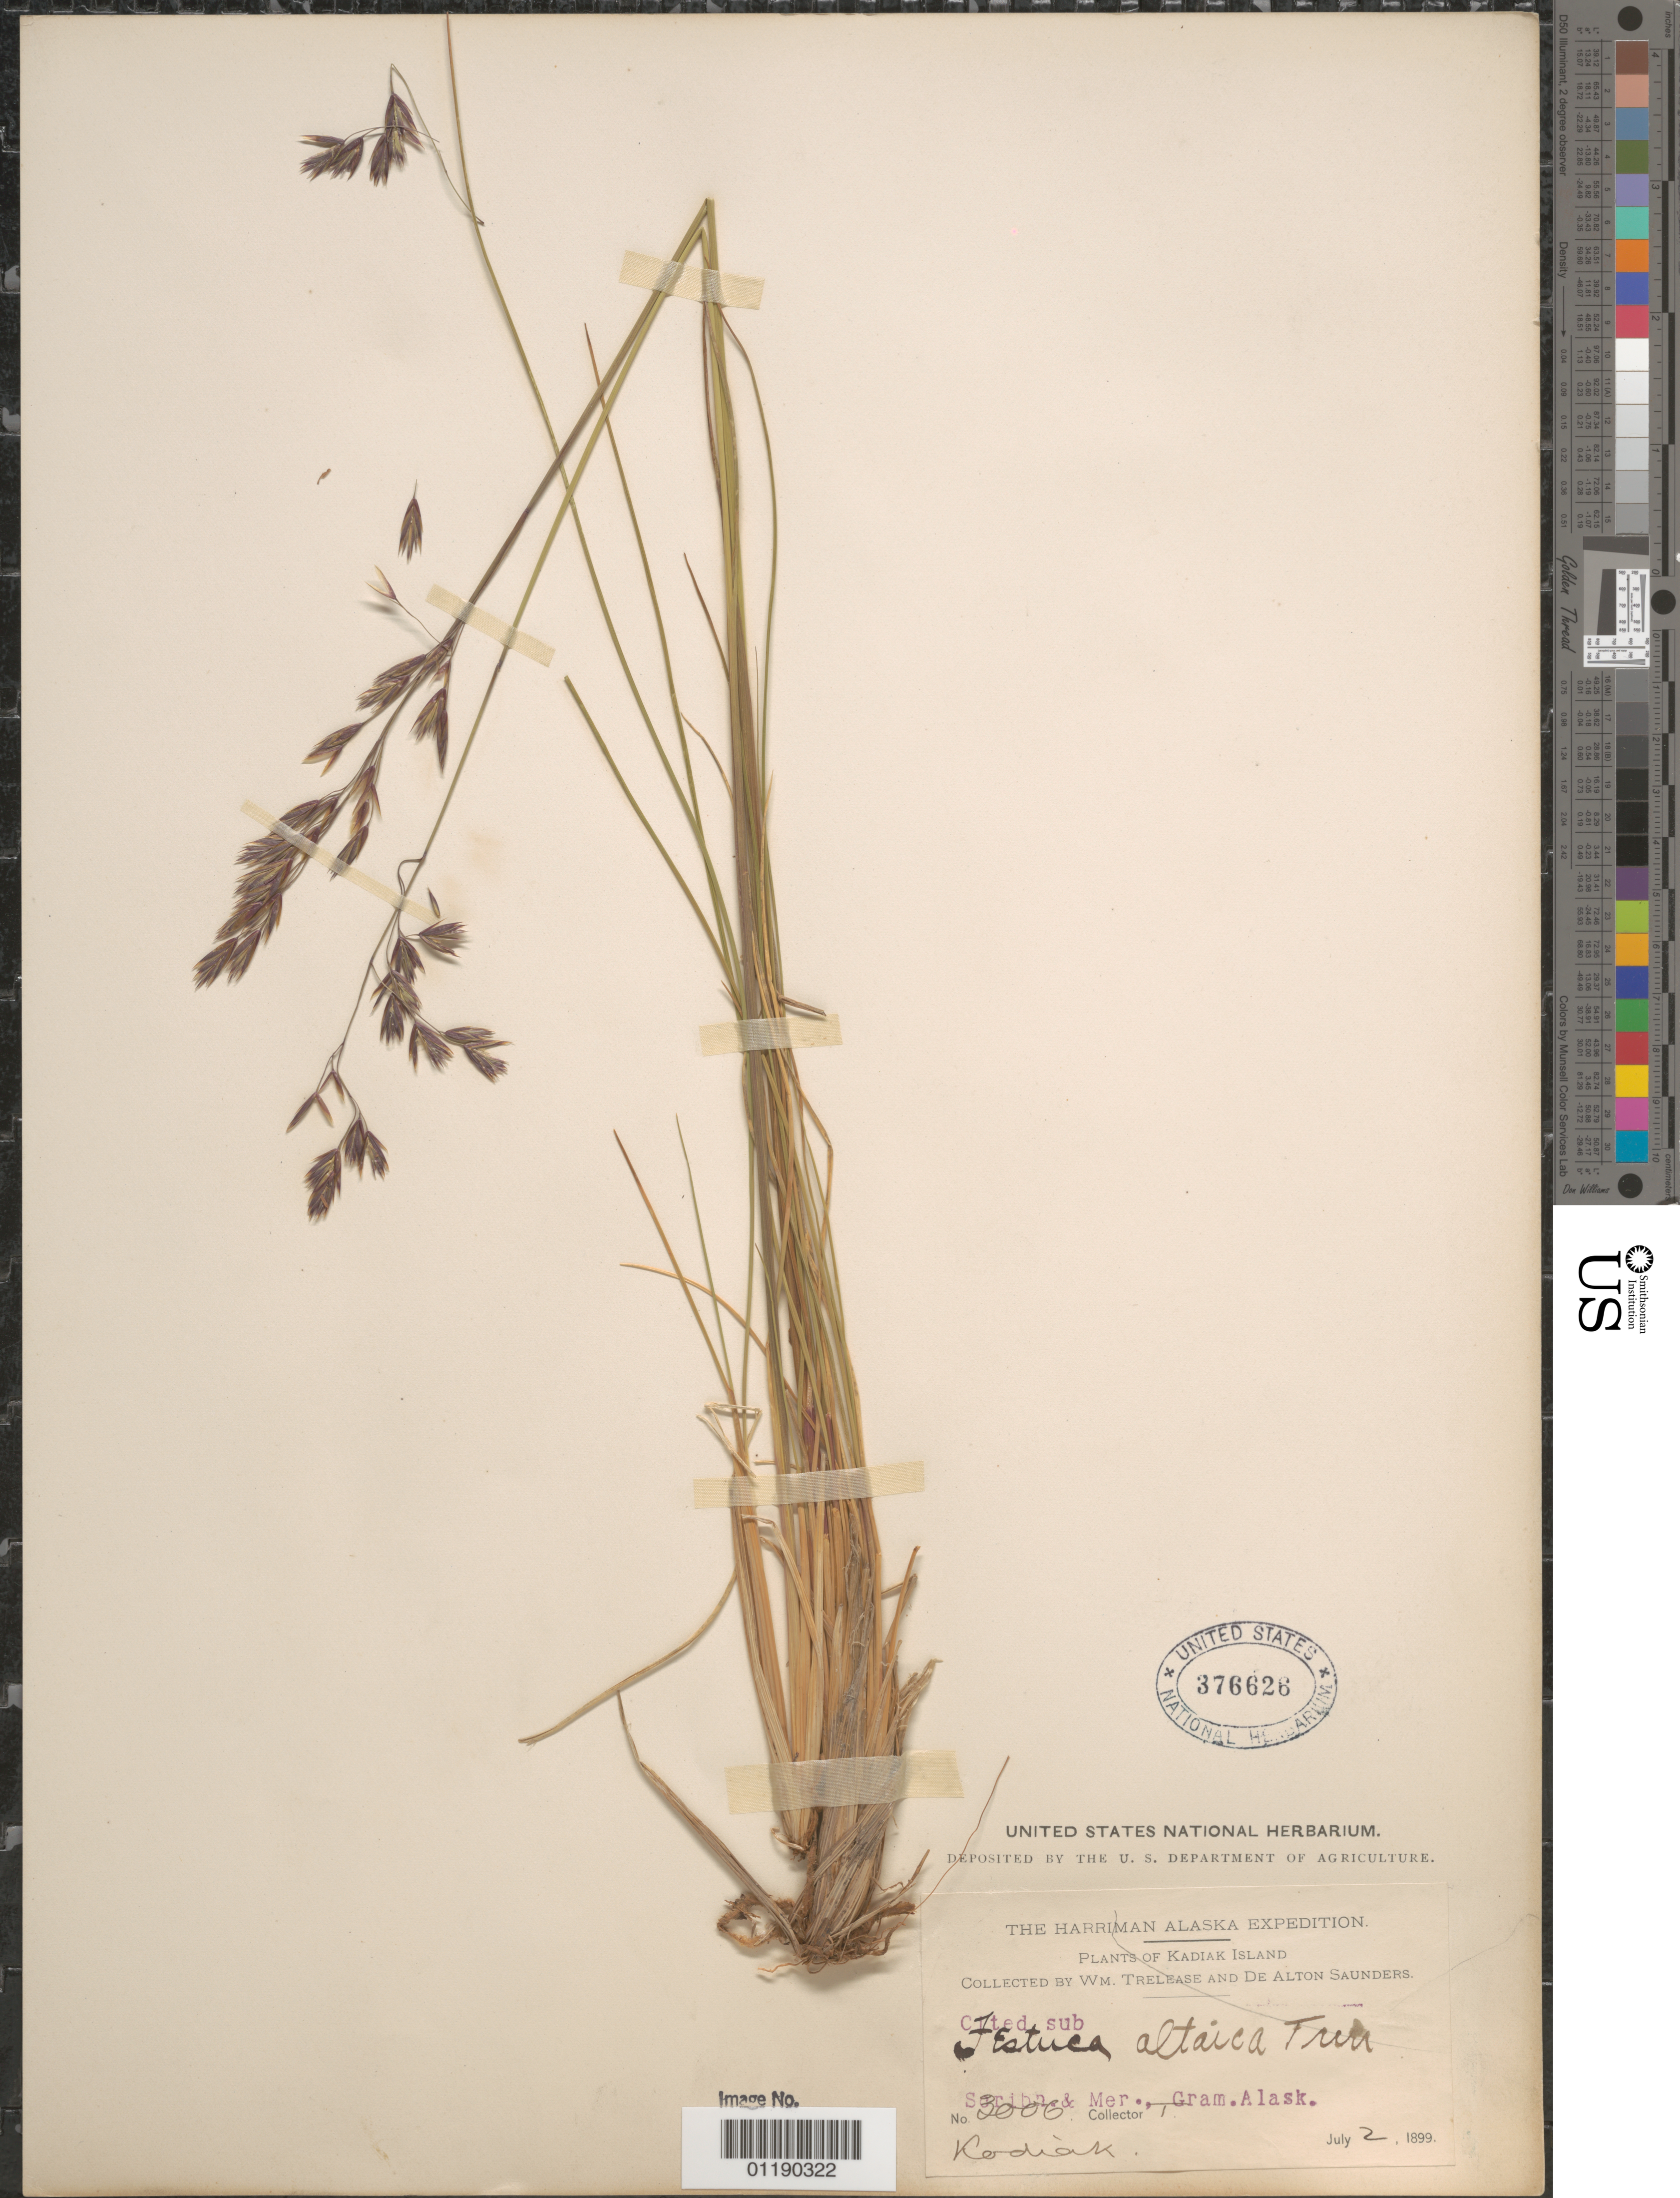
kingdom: Plantae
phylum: Tracheophyta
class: Liliopsida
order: Poales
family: Poaceae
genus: Festuca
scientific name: Festuca altaica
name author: Trin.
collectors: W. Trelease & D. Saunders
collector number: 3006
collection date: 1899-07-02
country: United States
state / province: Alaska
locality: Kodiak.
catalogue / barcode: US 376626